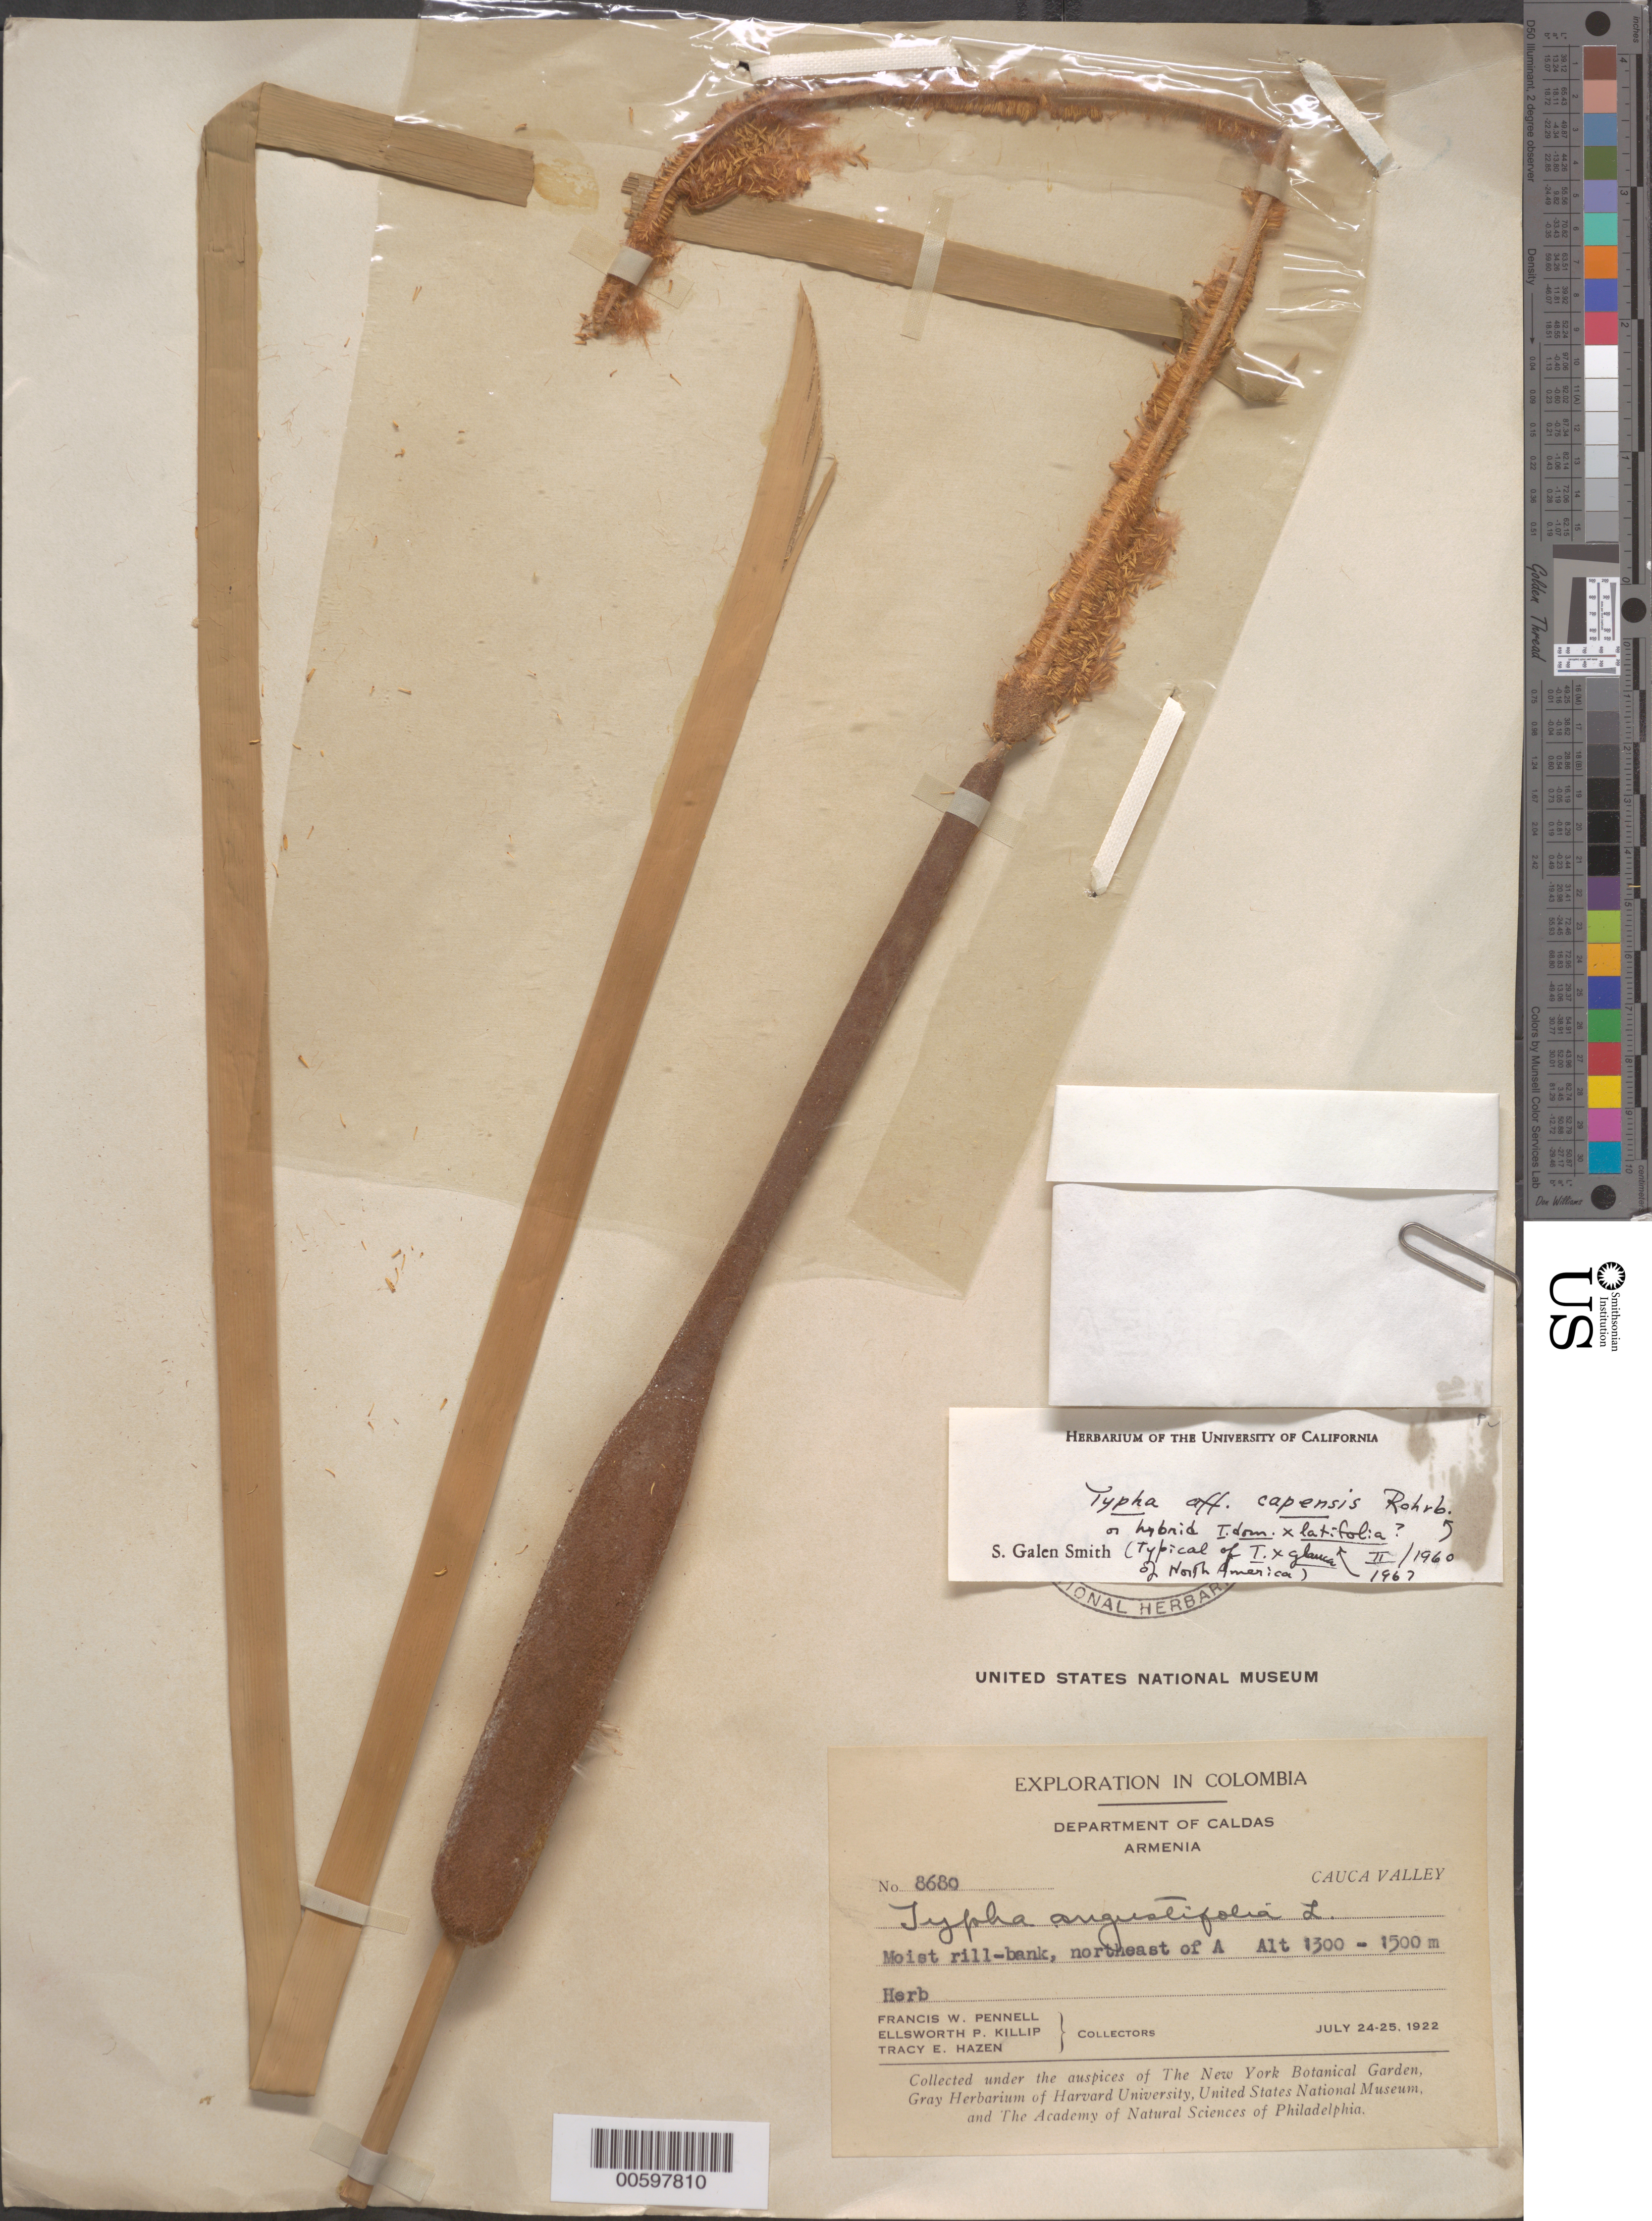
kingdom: Plantae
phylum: Tracheophyta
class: Liliopsida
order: Poales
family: Typhaceae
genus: Typha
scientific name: Typha capensis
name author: (Rohrb.) N.E. Br.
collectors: F. W. Pennell, E. P. Killip & T. E. Hazen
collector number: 8680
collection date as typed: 24 Jul 1922 to 25 Jul 1922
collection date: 1922-07-24/1922-07-25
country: Colombia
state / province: Caldas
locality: Armenia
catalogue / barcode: US 1142659